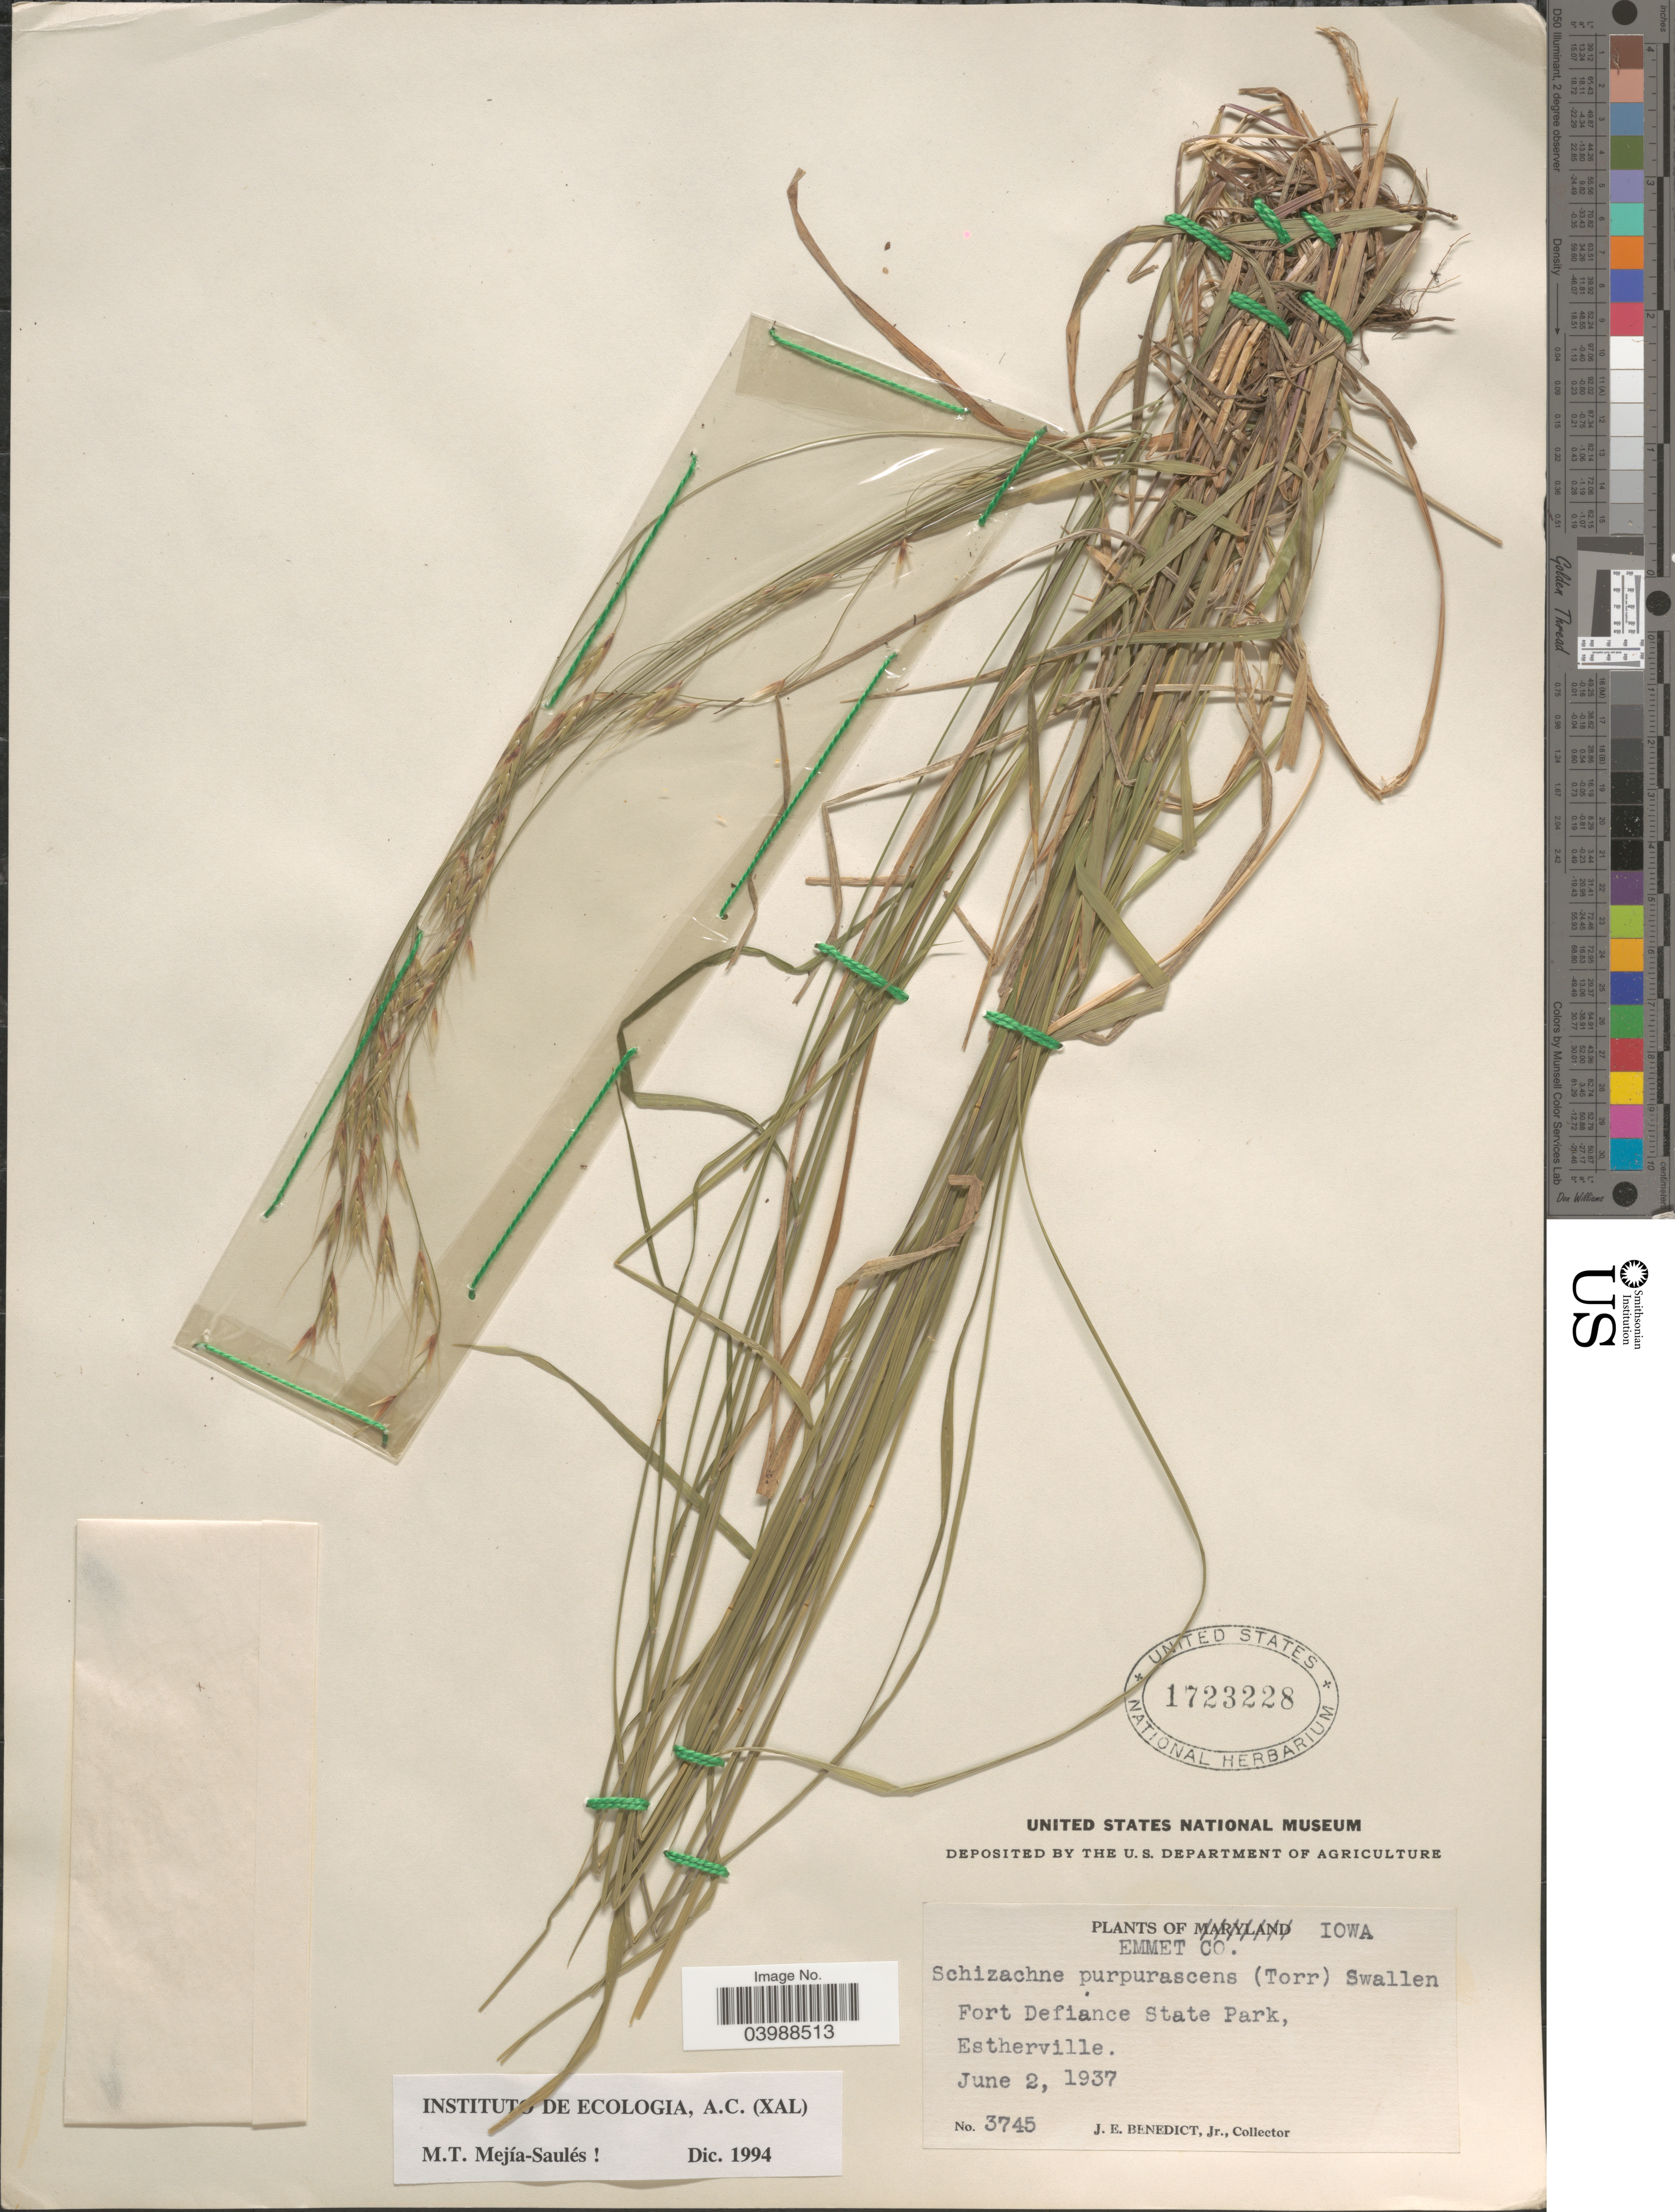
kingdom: Plantae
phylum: Tracheophyta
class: Liliopsida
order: Poales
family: Poaceae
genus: Schizachne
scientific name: Schizachne purpurascens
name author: (Torr.) Swallen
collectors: J. Benedict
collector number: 3745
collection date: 1937-06-02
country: United States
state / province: Iowa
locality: Emmet Co. Fort Defiance State Park, Estherville.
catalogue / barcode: US 1723228